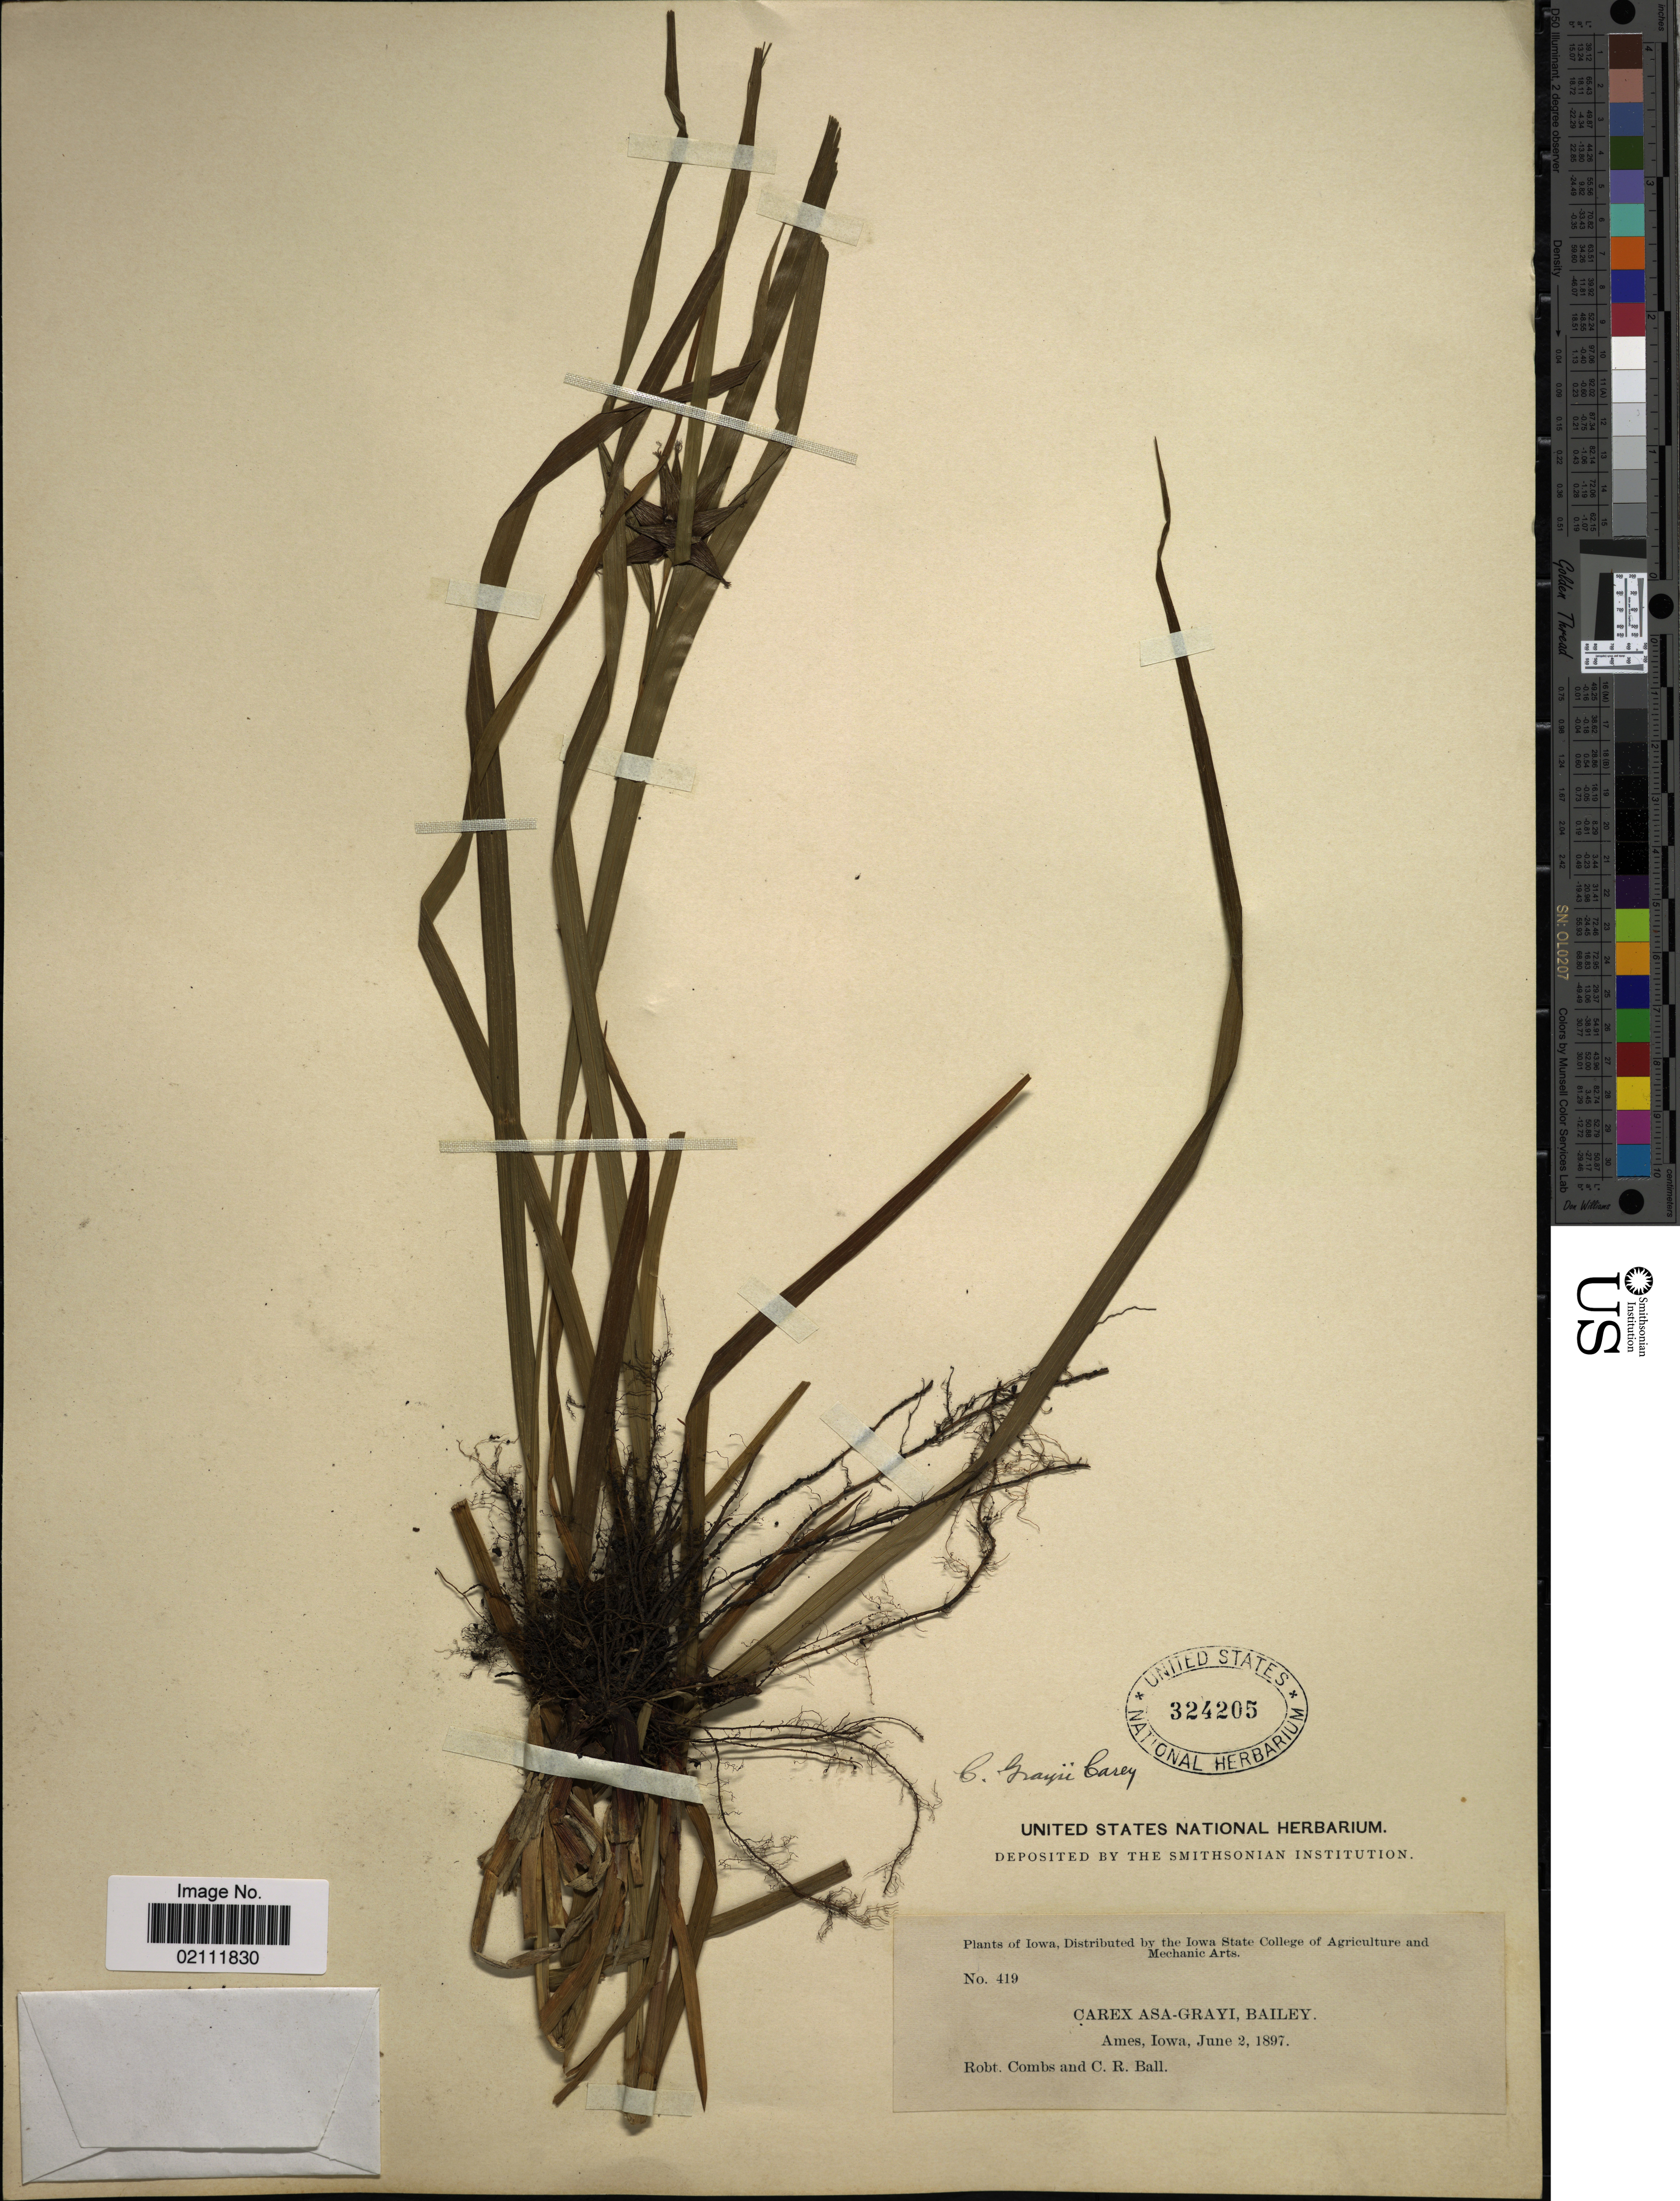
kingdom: Plantae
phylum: Tracheophyta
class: Liliopsida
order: Poales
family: Cyperaceae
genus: Carex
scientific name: Carex grayi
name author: J. Carey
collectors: R. Combs & C. R. Ball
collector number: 419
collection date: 1897-06-02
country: United States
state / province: Iowa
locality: Ames.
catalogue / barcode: US 324205